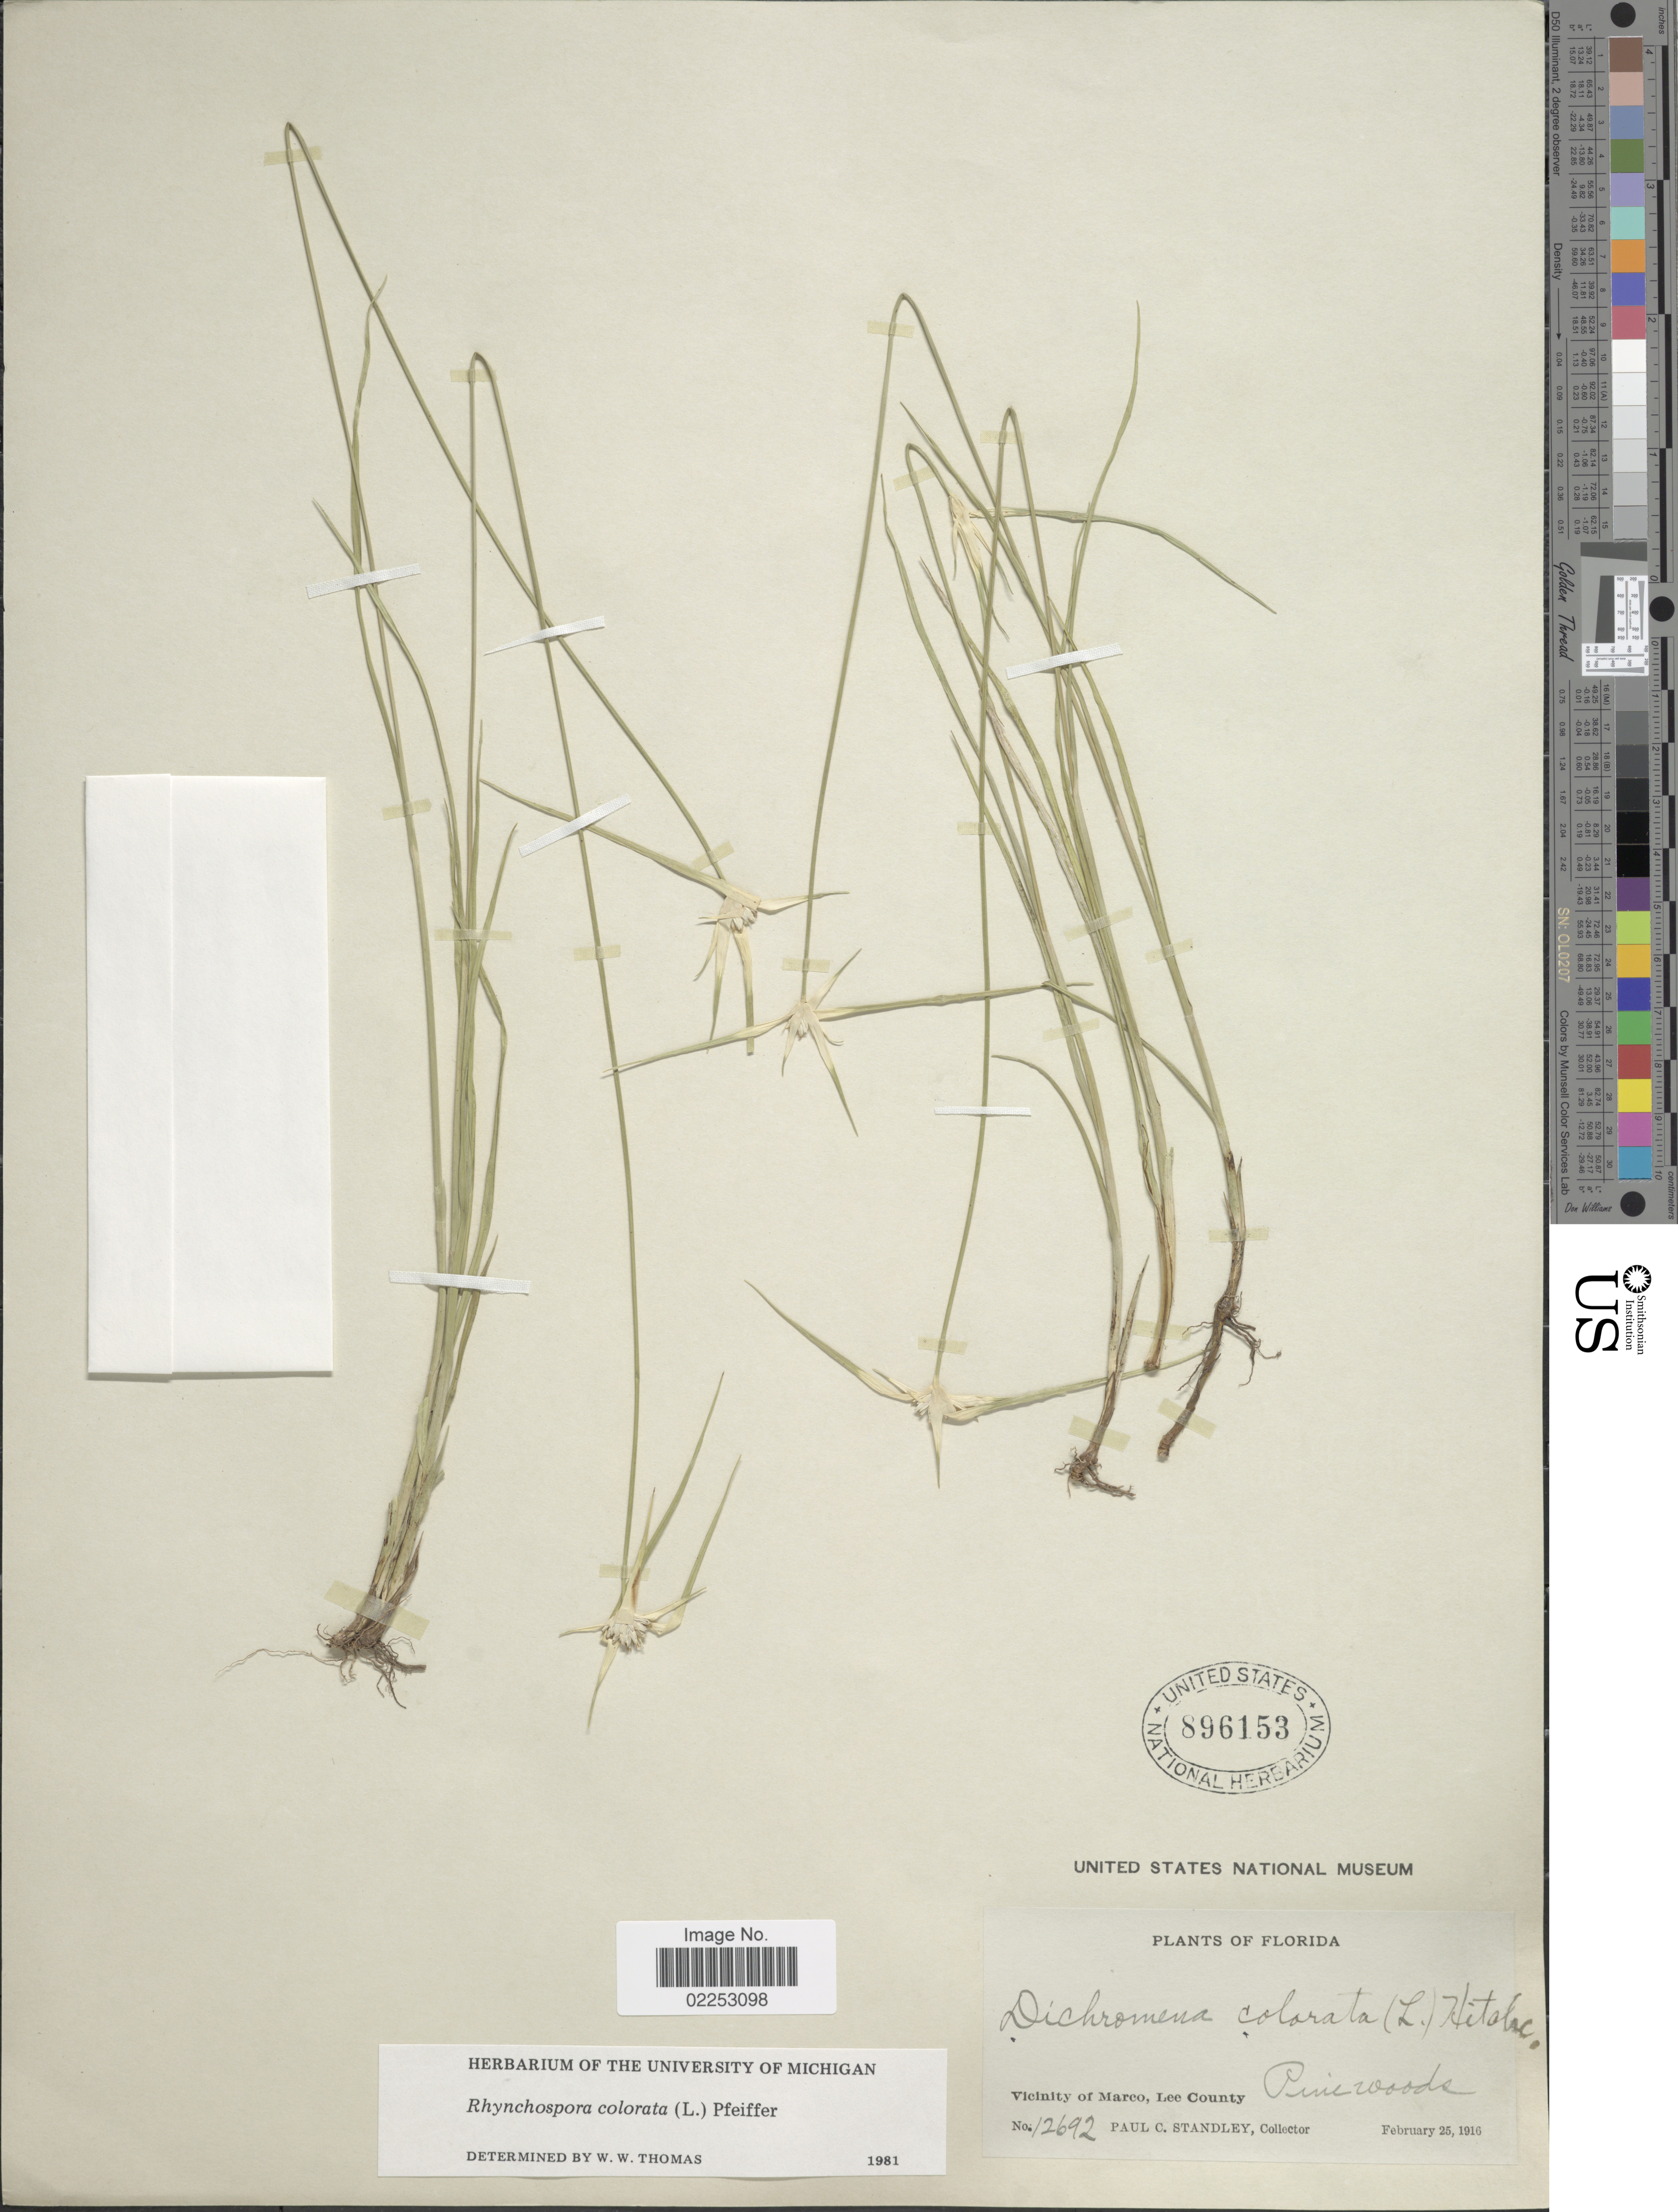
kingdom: Plantae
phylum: Tracheophyta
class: Liliopsida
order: Poales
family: Cyperaceae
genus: Rhynchospora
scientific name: Rhynchospora colorata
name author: (L.) H. Pfeiff.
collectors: P. C. Standley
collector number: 12692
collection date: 1916-02-25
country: United States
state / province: Florida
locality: Vicinity of Marco, Lee County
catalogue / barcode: US 896153